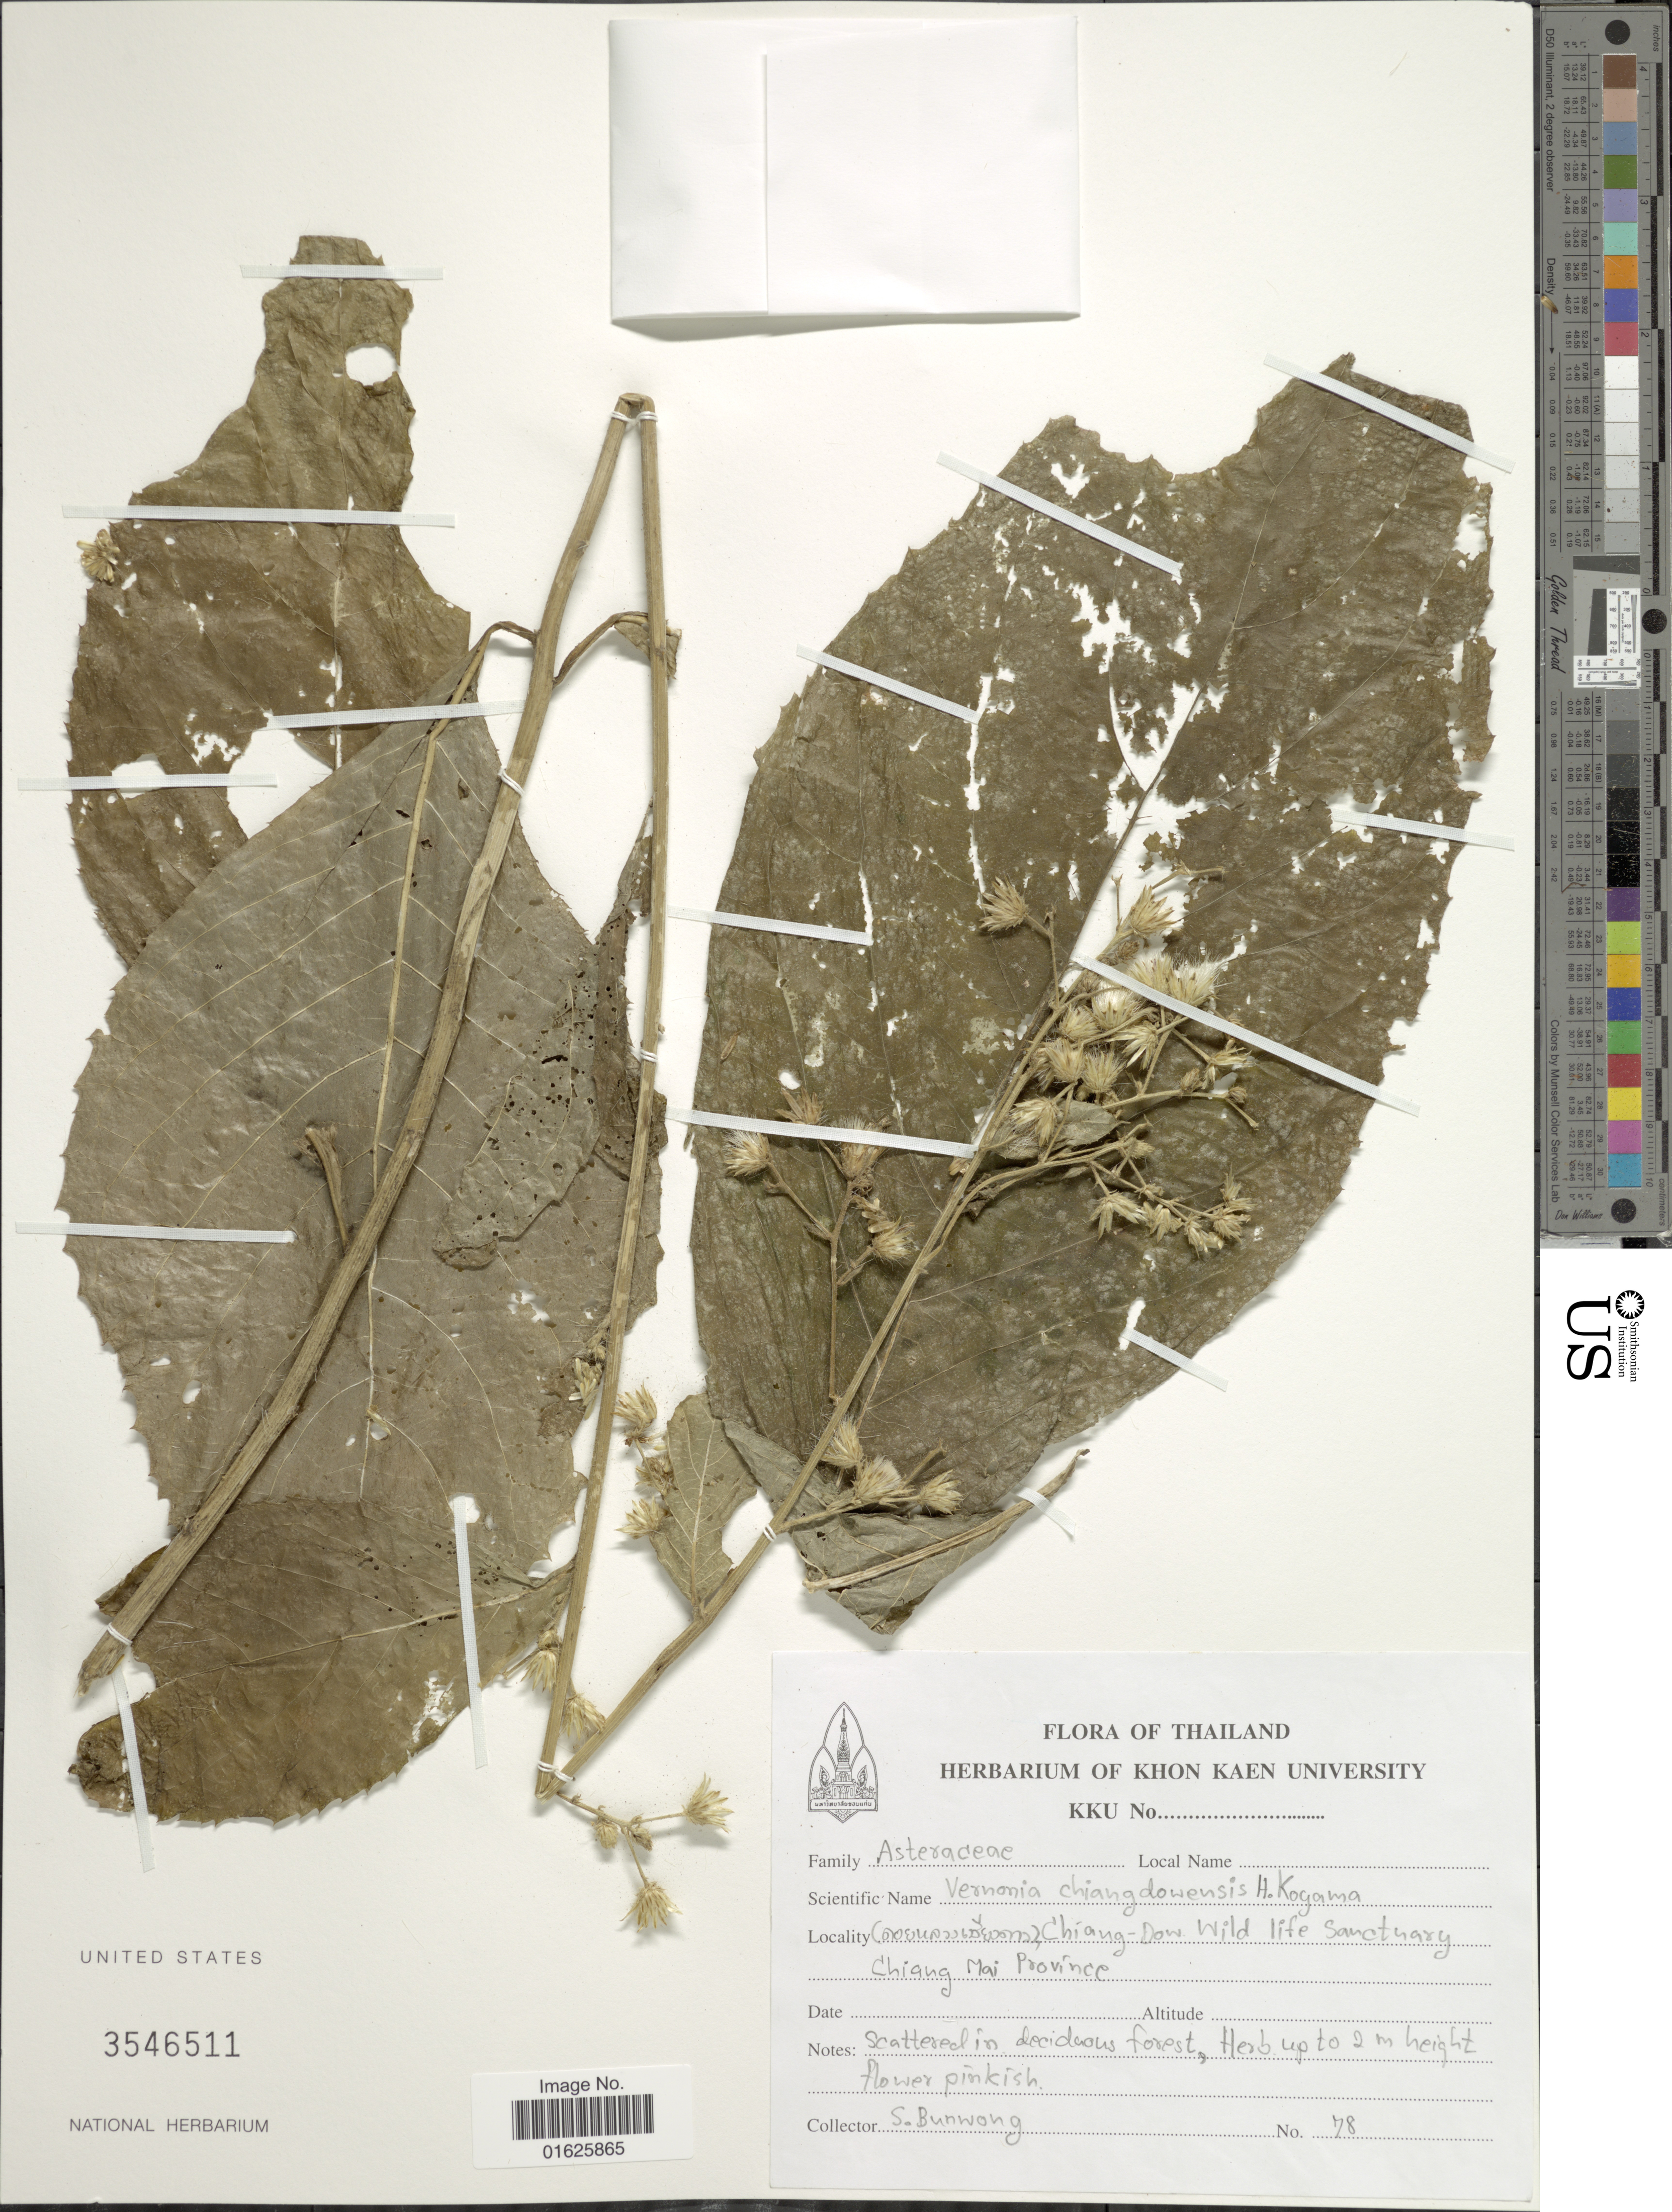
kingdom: Plantae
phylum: Tracheophyta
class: Magnoliopsida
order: Asterales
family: Asteraceae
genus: Acilepis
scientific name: Acilepis sp.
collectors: S. Bunwong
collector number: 78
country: Thailand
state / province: Chiang Mai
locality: X Chiang-Dow Wild life Sanctuary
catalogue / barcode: US 3546511